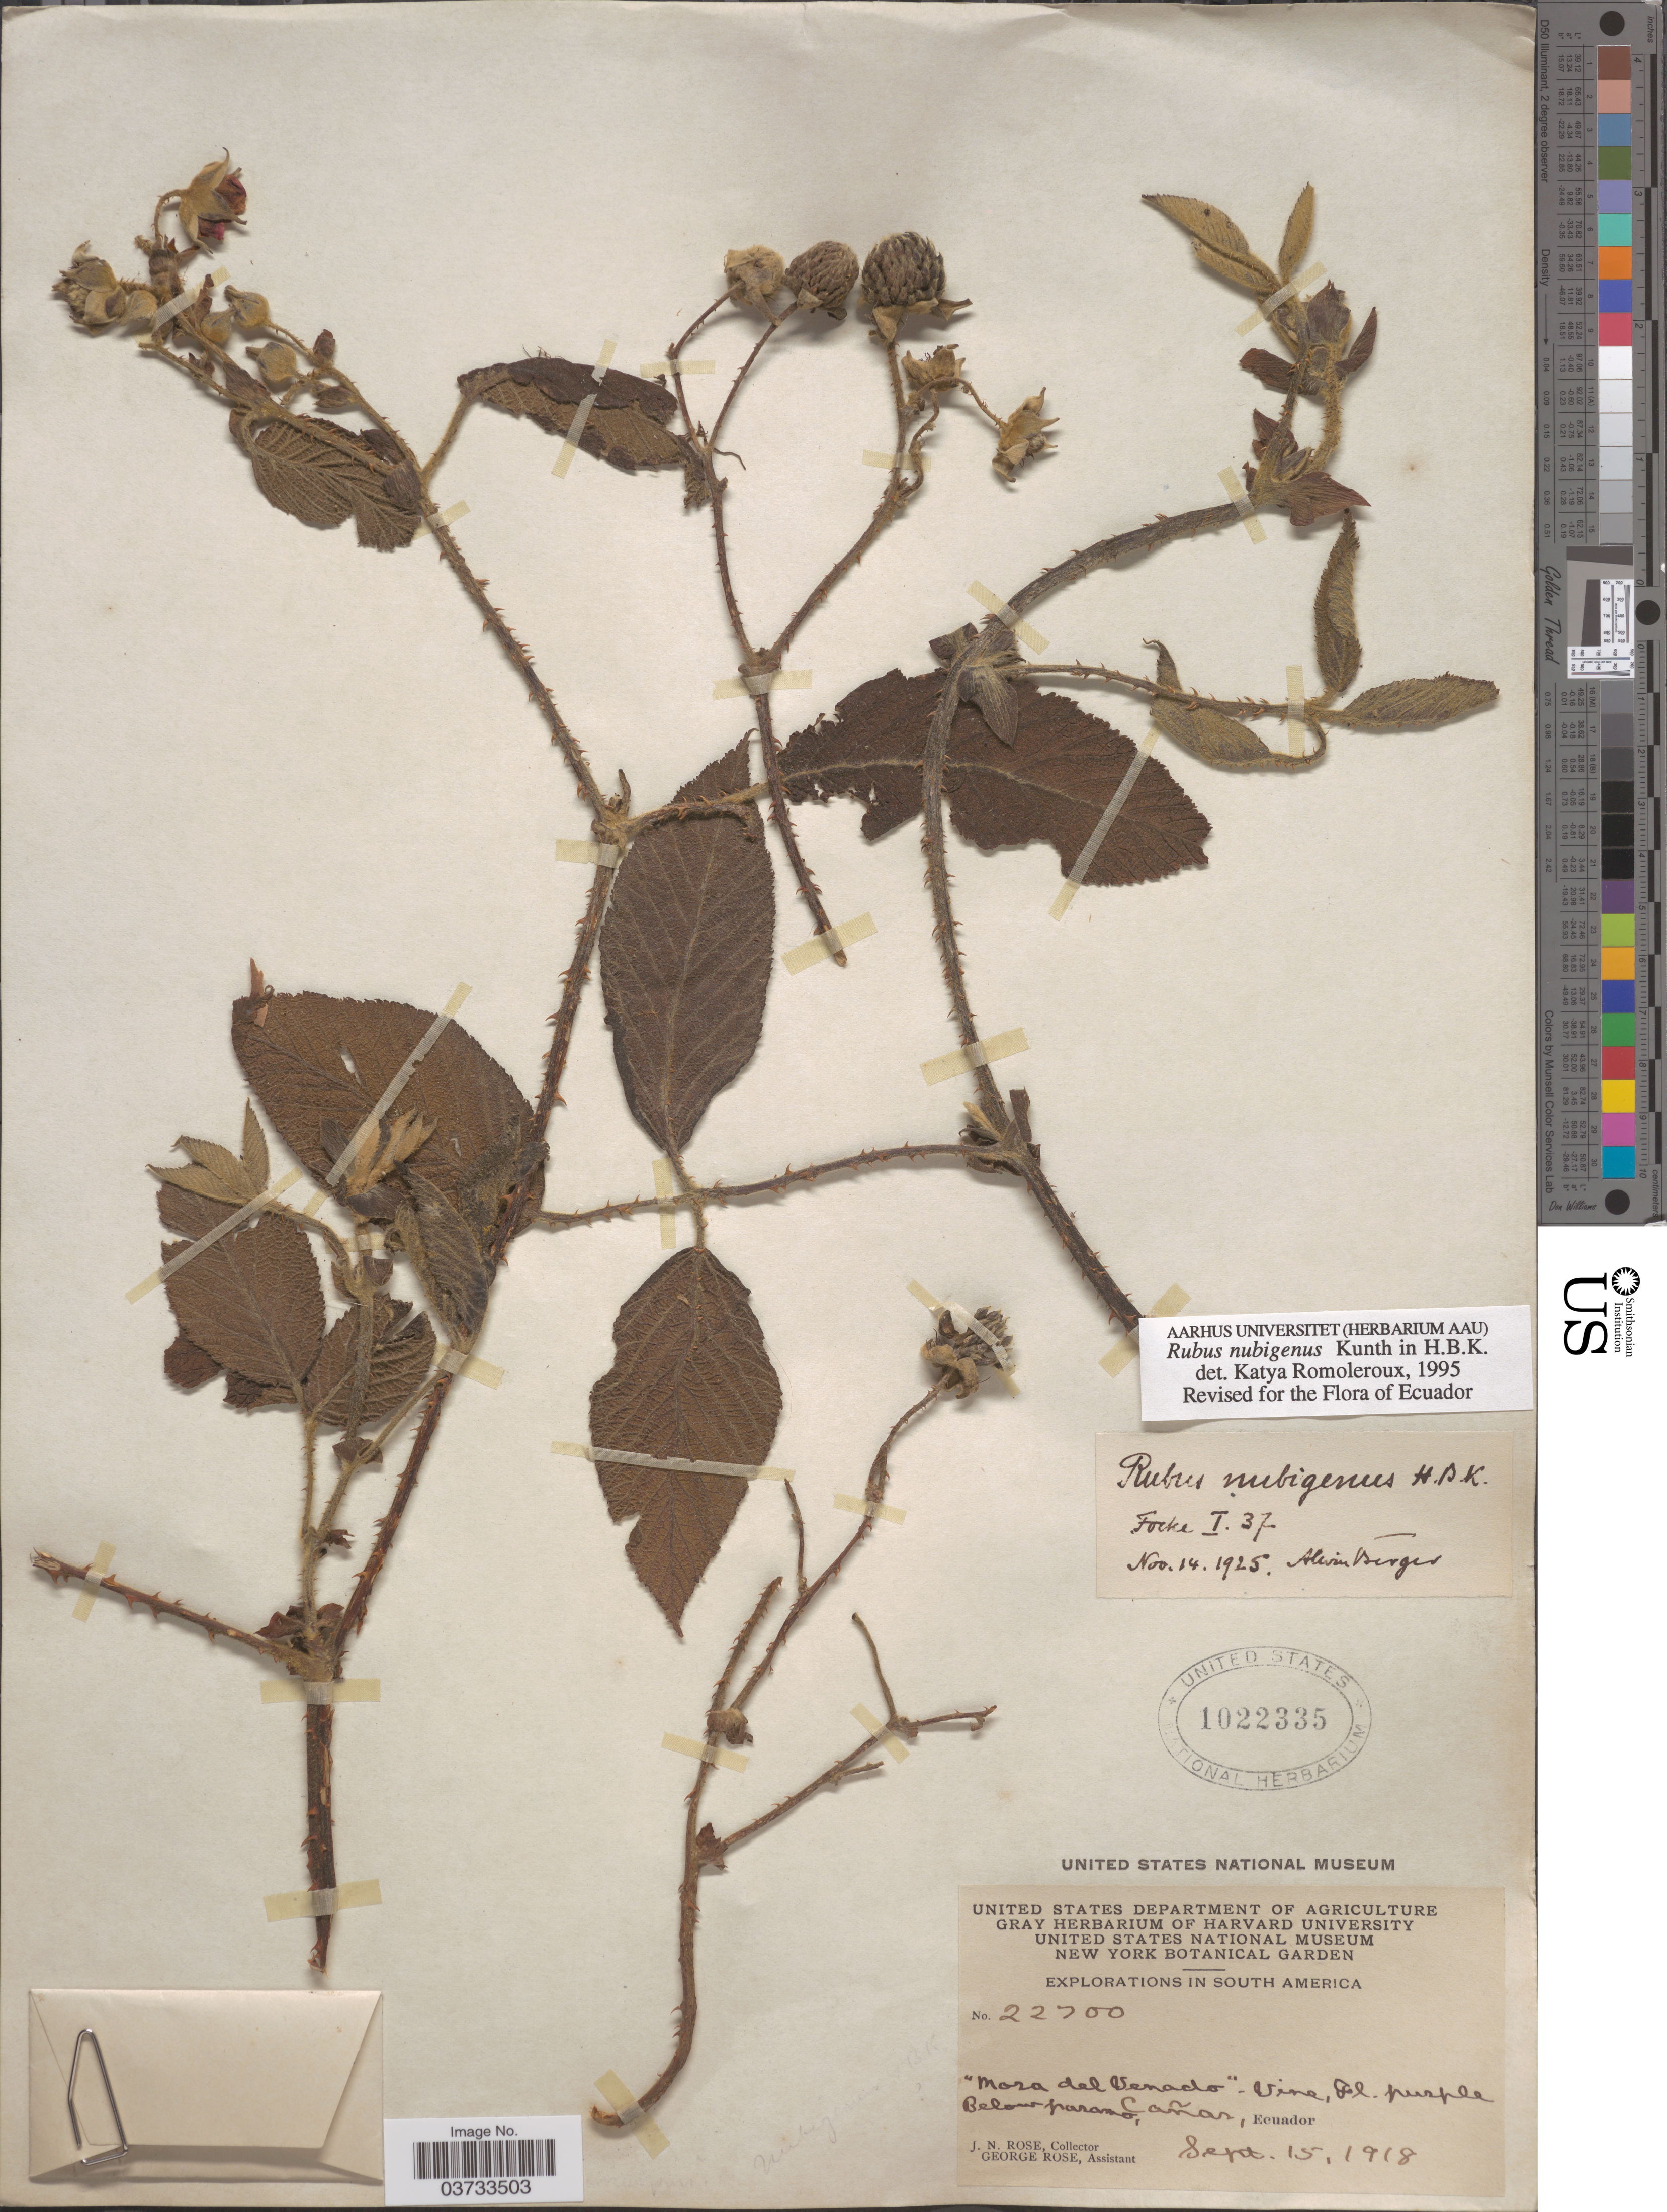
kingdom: Plantae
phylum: Tracheophyta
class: Magnoliopsida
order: Rosales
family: Rosaceae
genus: Rubus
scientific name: Rubus macrocarpus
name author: King ex C.B. Clarke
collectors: J. N. Rose & G. Rose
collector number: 22700*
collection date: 1918-09-15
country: Ecuador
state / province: Cañar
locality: Mora [interpreted] del Venado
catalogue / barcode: US 1022335